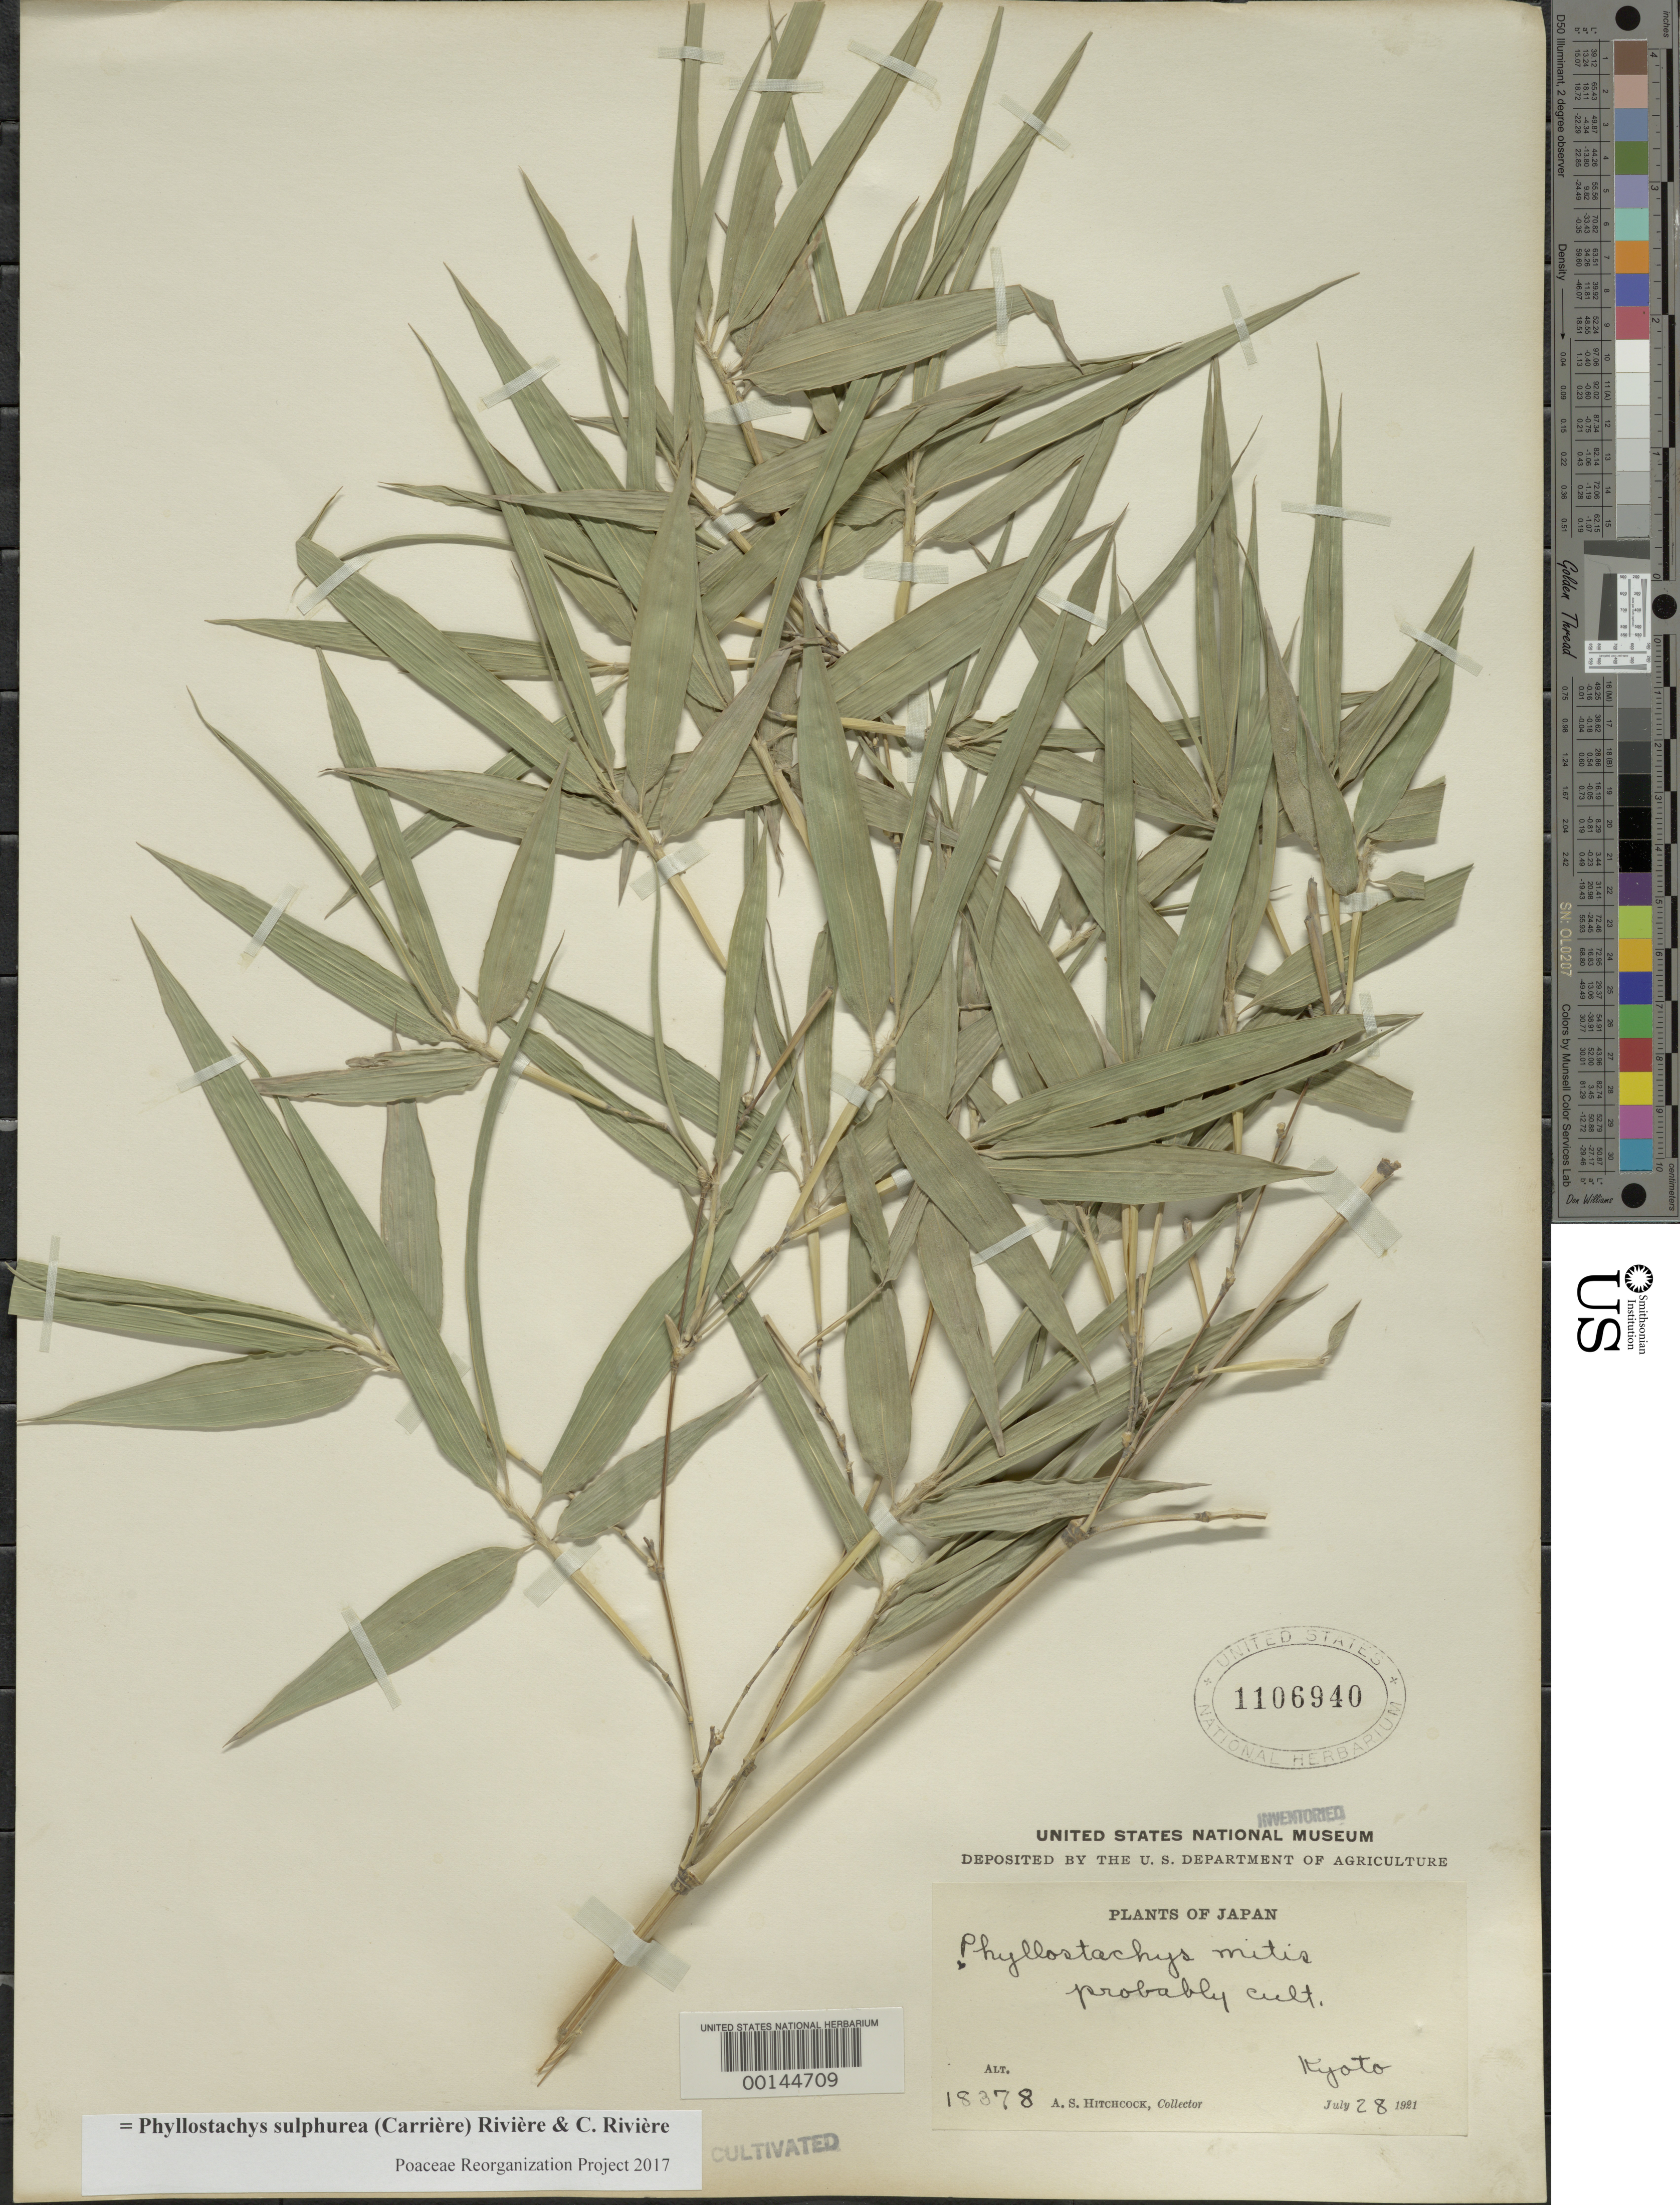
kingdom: Plantae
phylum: Tracheophyta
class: Liliopsida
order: Poales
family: Poaceae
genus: Phyllostachys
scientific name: Phyllostachys sulphurea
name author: (Carrière) Rivière & C. Rivière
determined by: Poaceae Reorganization Project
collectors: A. S. Hitchcock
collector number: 18378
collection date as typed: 28 Jul 1921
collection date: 1921-07-28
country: Japan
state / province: Kyoto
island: Honshu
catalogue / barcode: US 1106940